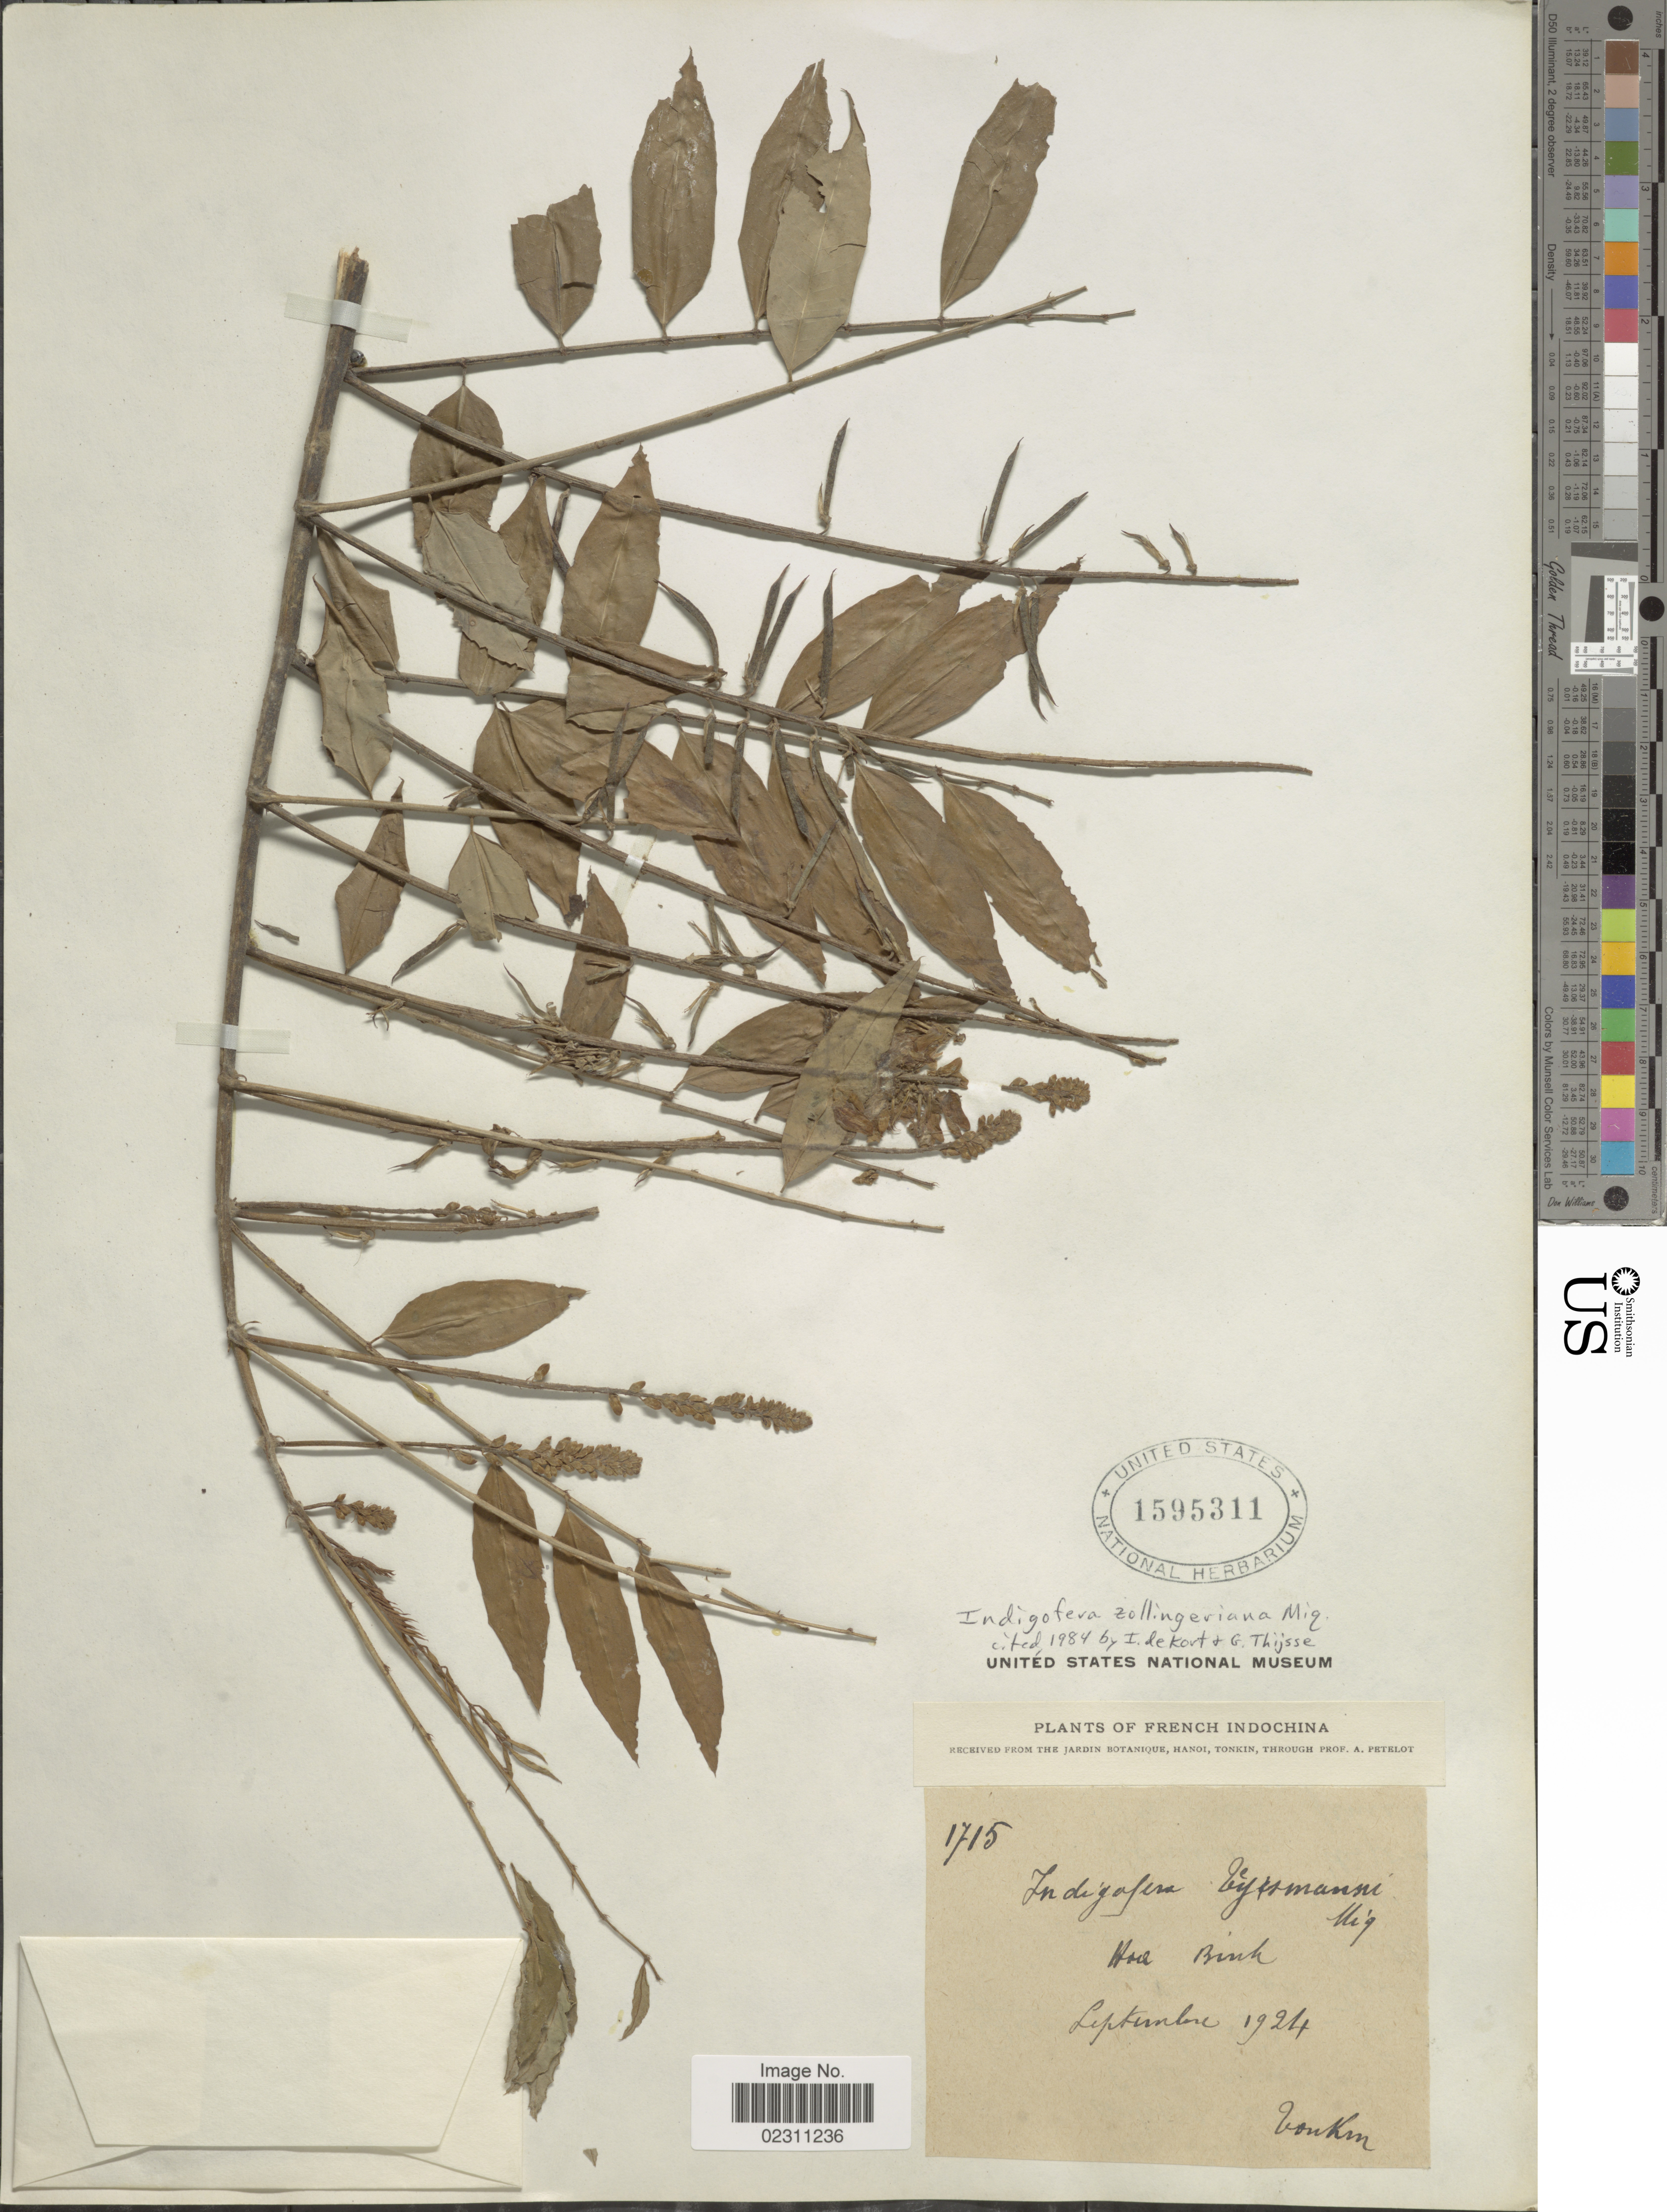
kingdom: Plantae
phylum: Tracheophyta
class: Magnoliopsida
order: Fabales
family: Fabaceae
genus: Indigofera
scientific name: Indigofera zollingeriana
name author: Miq.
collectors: A. Petelot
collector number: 1715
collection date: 1924-09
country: Vietnam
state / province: Hoa Binh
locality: Tonkin. Hoa Binh [interpreted]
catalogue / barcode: US 1595311